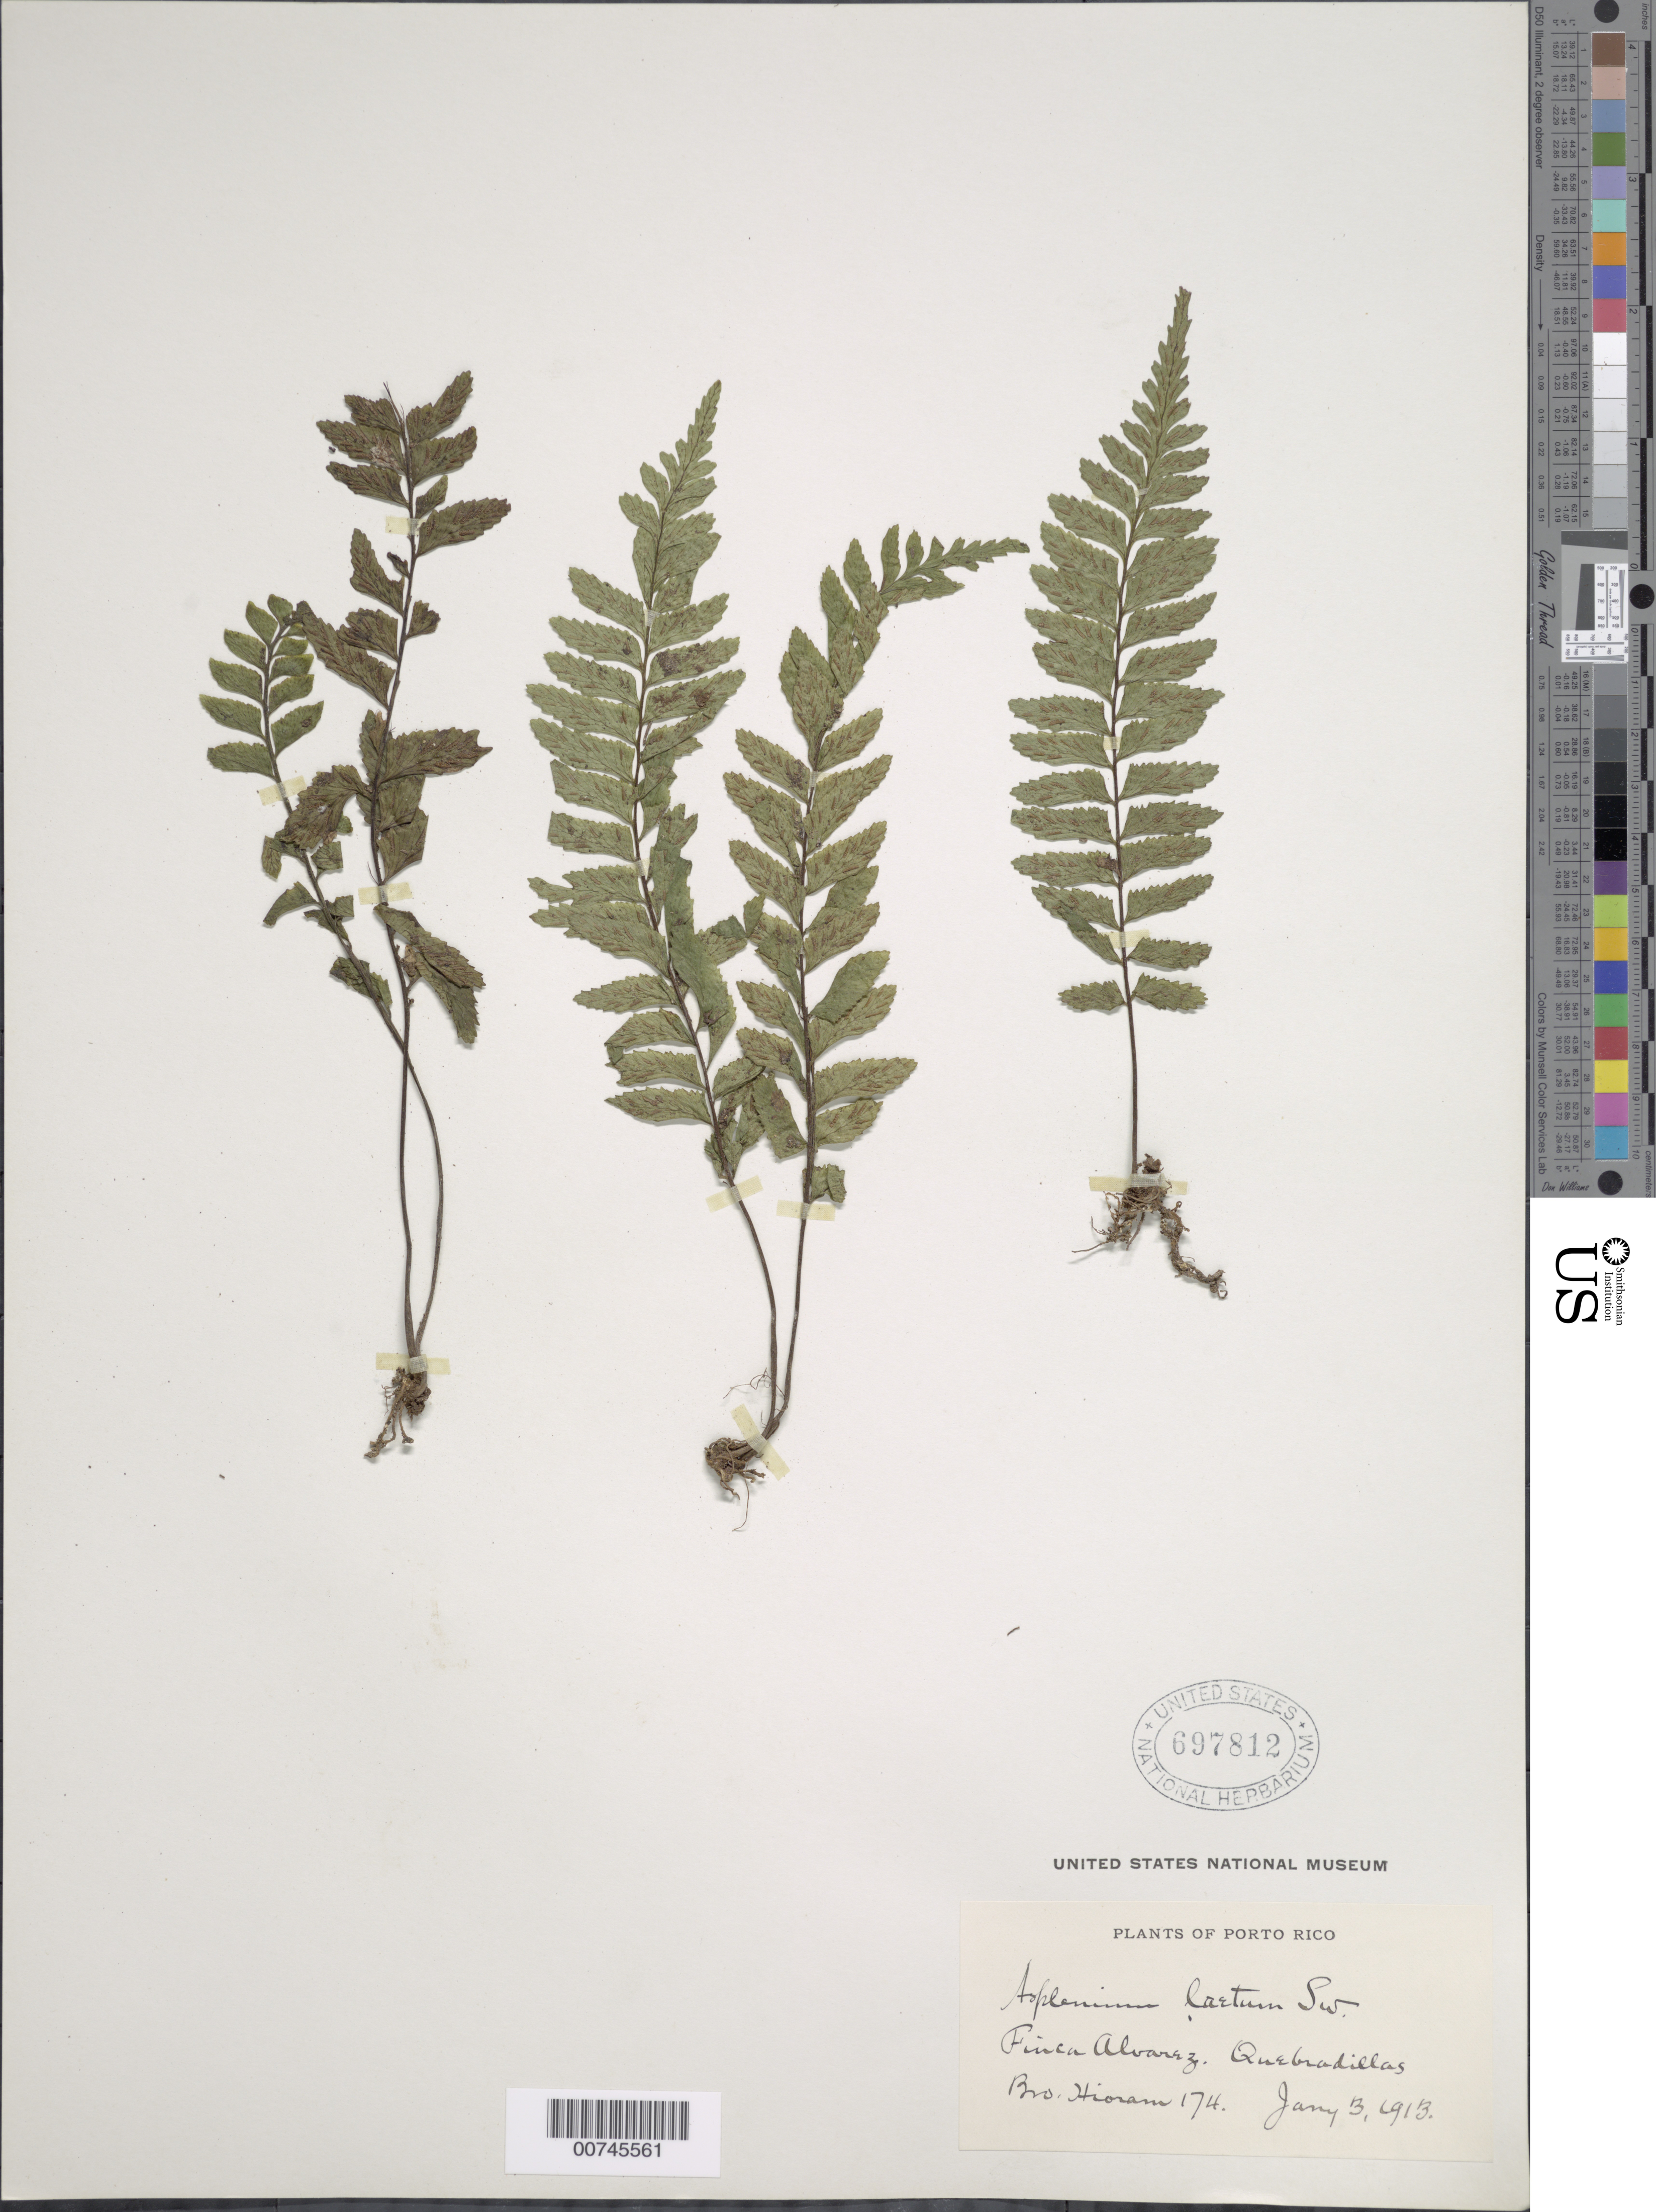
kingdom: Plantae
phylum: Tracheophyta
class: Polypodiopsida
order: Polypodiales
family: Aspleniaceae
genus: Asplenium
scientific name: Asplenium laetum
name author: Sw.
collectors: Bro. Hioram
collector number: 174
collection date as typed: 03 Jan 1913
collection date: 1913-01-03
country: Puerto Rico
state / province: Quebradillas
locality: Finca Alvarez, Quebradillas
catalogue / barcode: US 697812